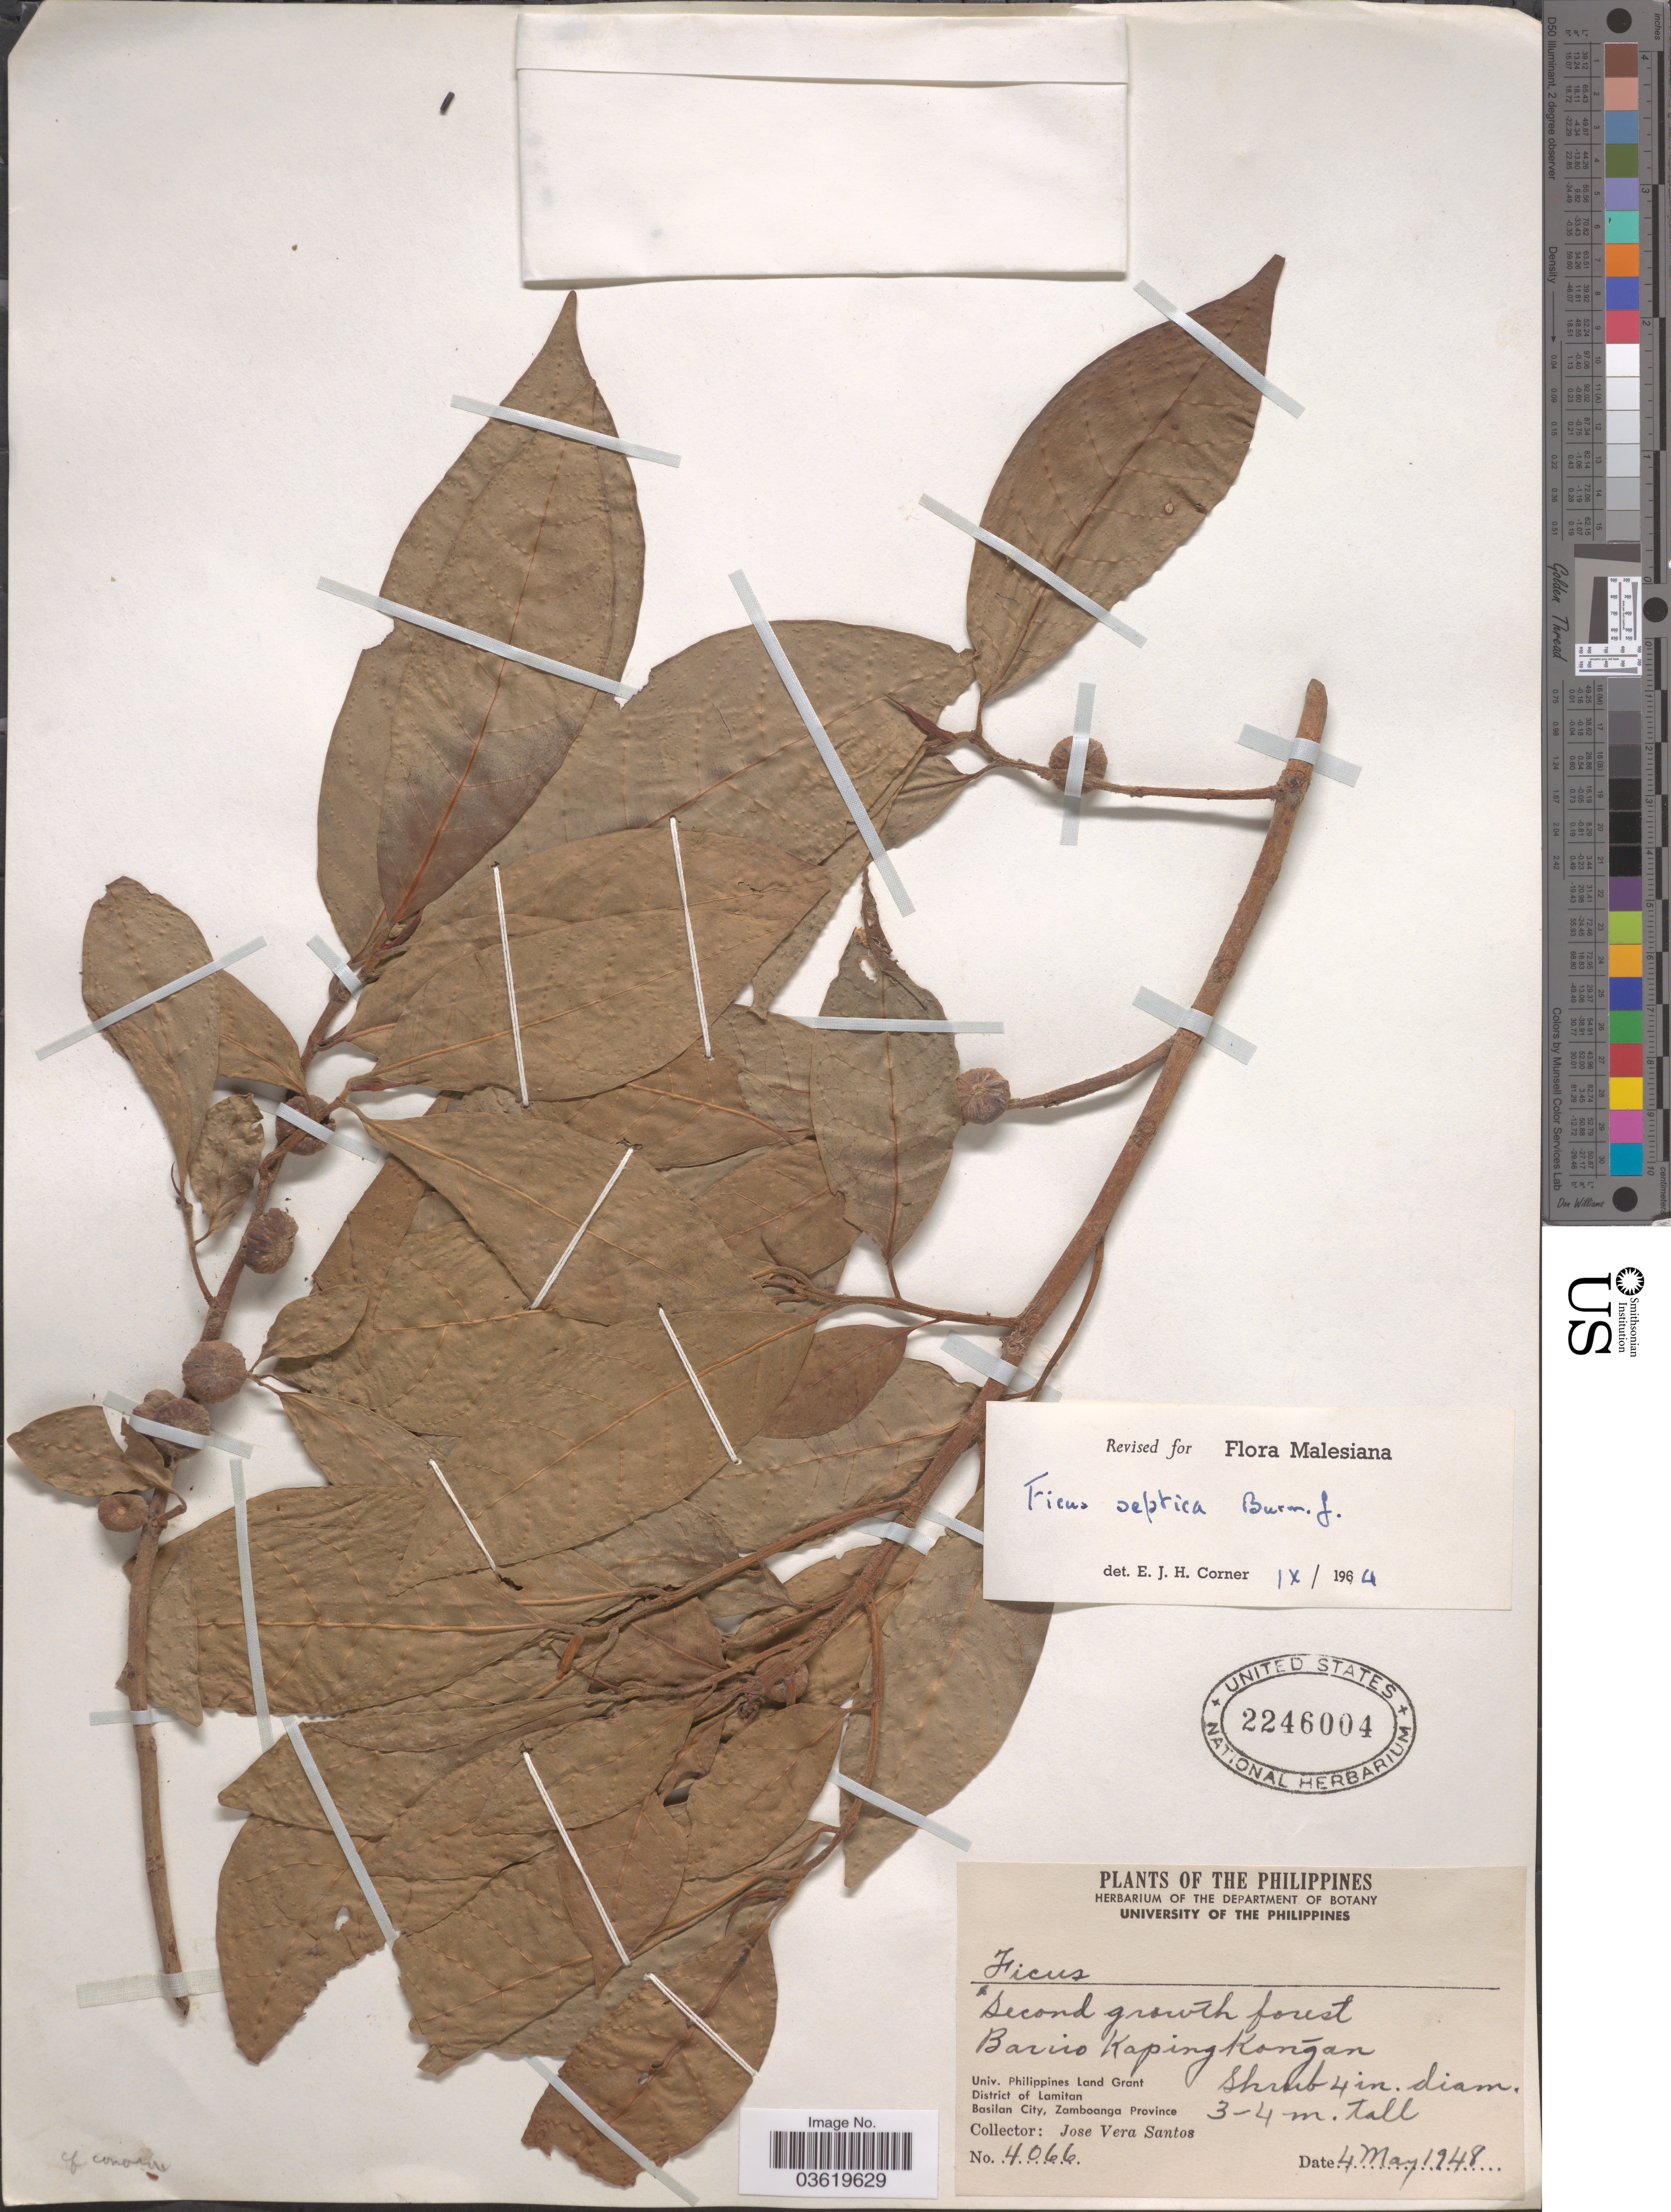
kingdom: Plantae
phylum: Tracheophyta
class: Magnoliopsida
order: Rosales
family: Moraceae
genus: Ficus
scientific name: Ficus septica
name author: Burm. f.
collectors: J. V. Santos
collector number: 4066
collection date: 1948-05-04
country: Philippines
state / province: Muslim Mindanao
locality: Barrio Kaping Kongan. Univ. Philippines Land Grant. District of Lamitan. Basilan City, Zamboanga Province.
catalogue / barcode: US 2246004